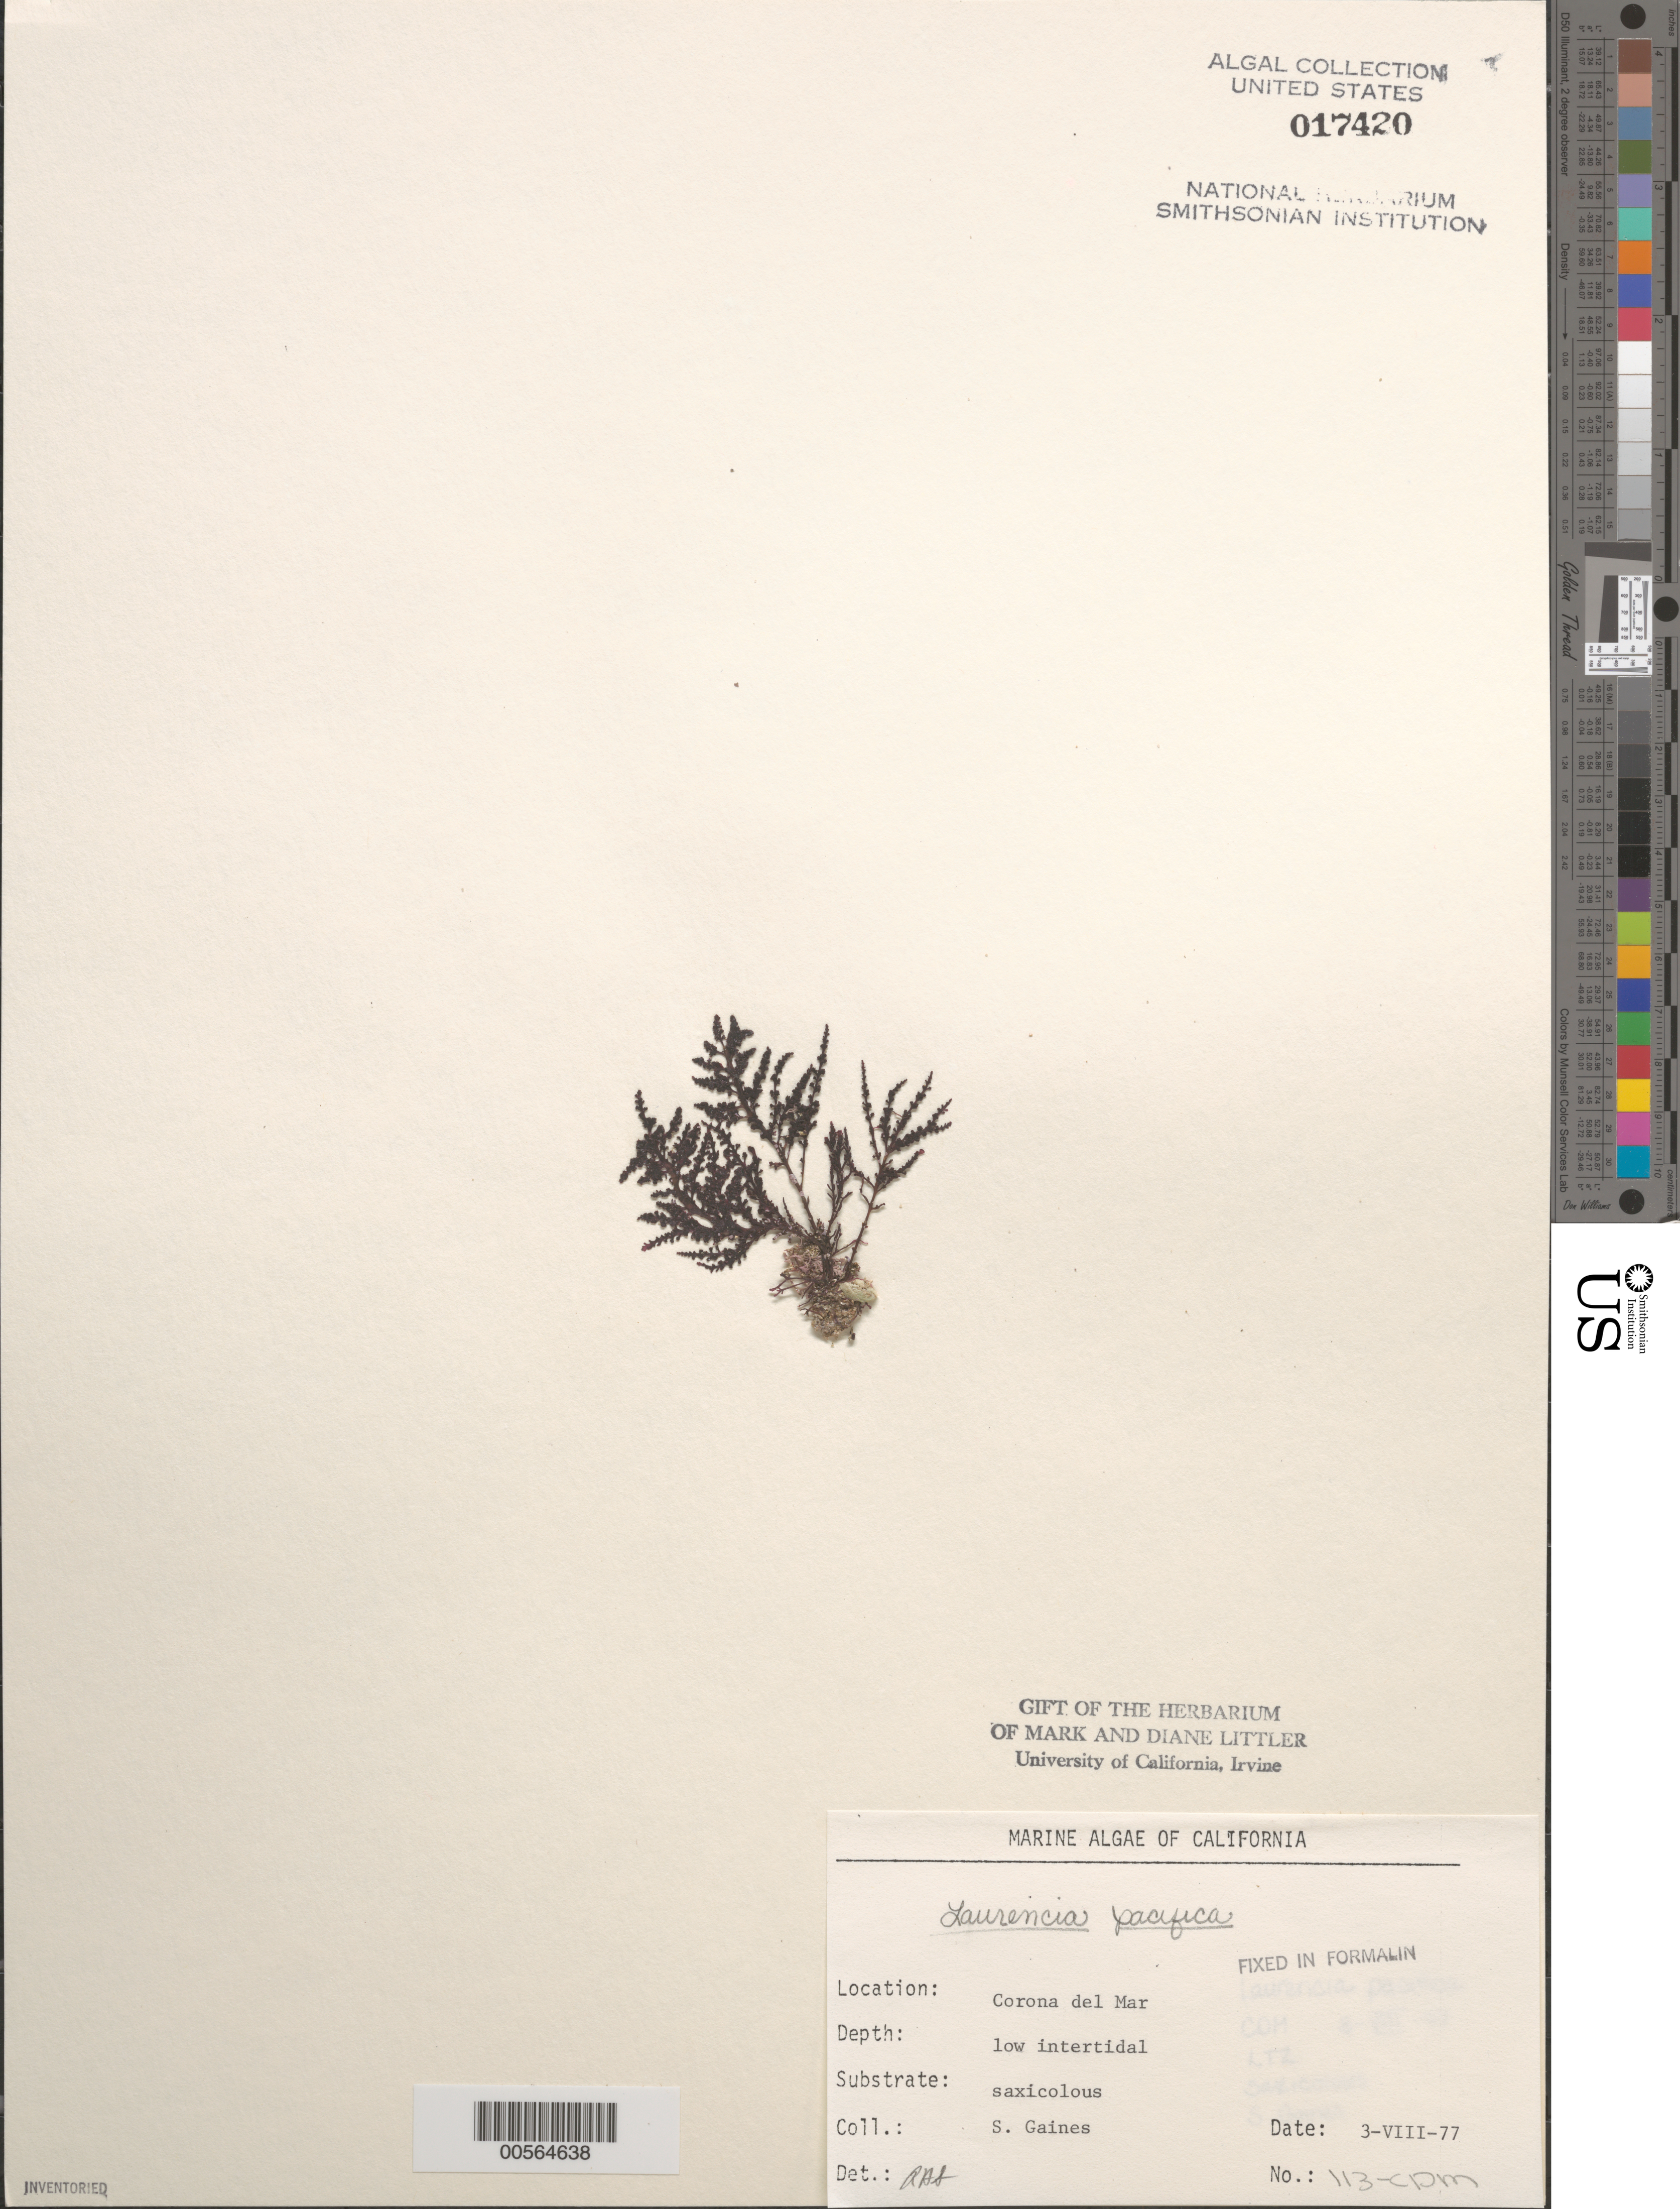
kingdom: Plantae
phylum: Rhodophyta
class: Florideophyceae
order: Ceramiales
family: Rhodomelaceae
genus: Laurencia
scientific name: Laurencia pacifica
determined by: Sims, Robert H.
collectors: S. Gaines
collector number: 113-CDM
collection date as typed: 03 Aug 1977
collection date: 1977-08-03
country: United States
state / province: California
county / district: Orange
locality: Corona del Mar, mouth of Morning Canyon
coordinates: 33 35'14"N, 117 51'54"W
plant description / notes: BLM-SOCALBIGHT Rocky Intertidal Survey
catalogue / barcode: US 17420